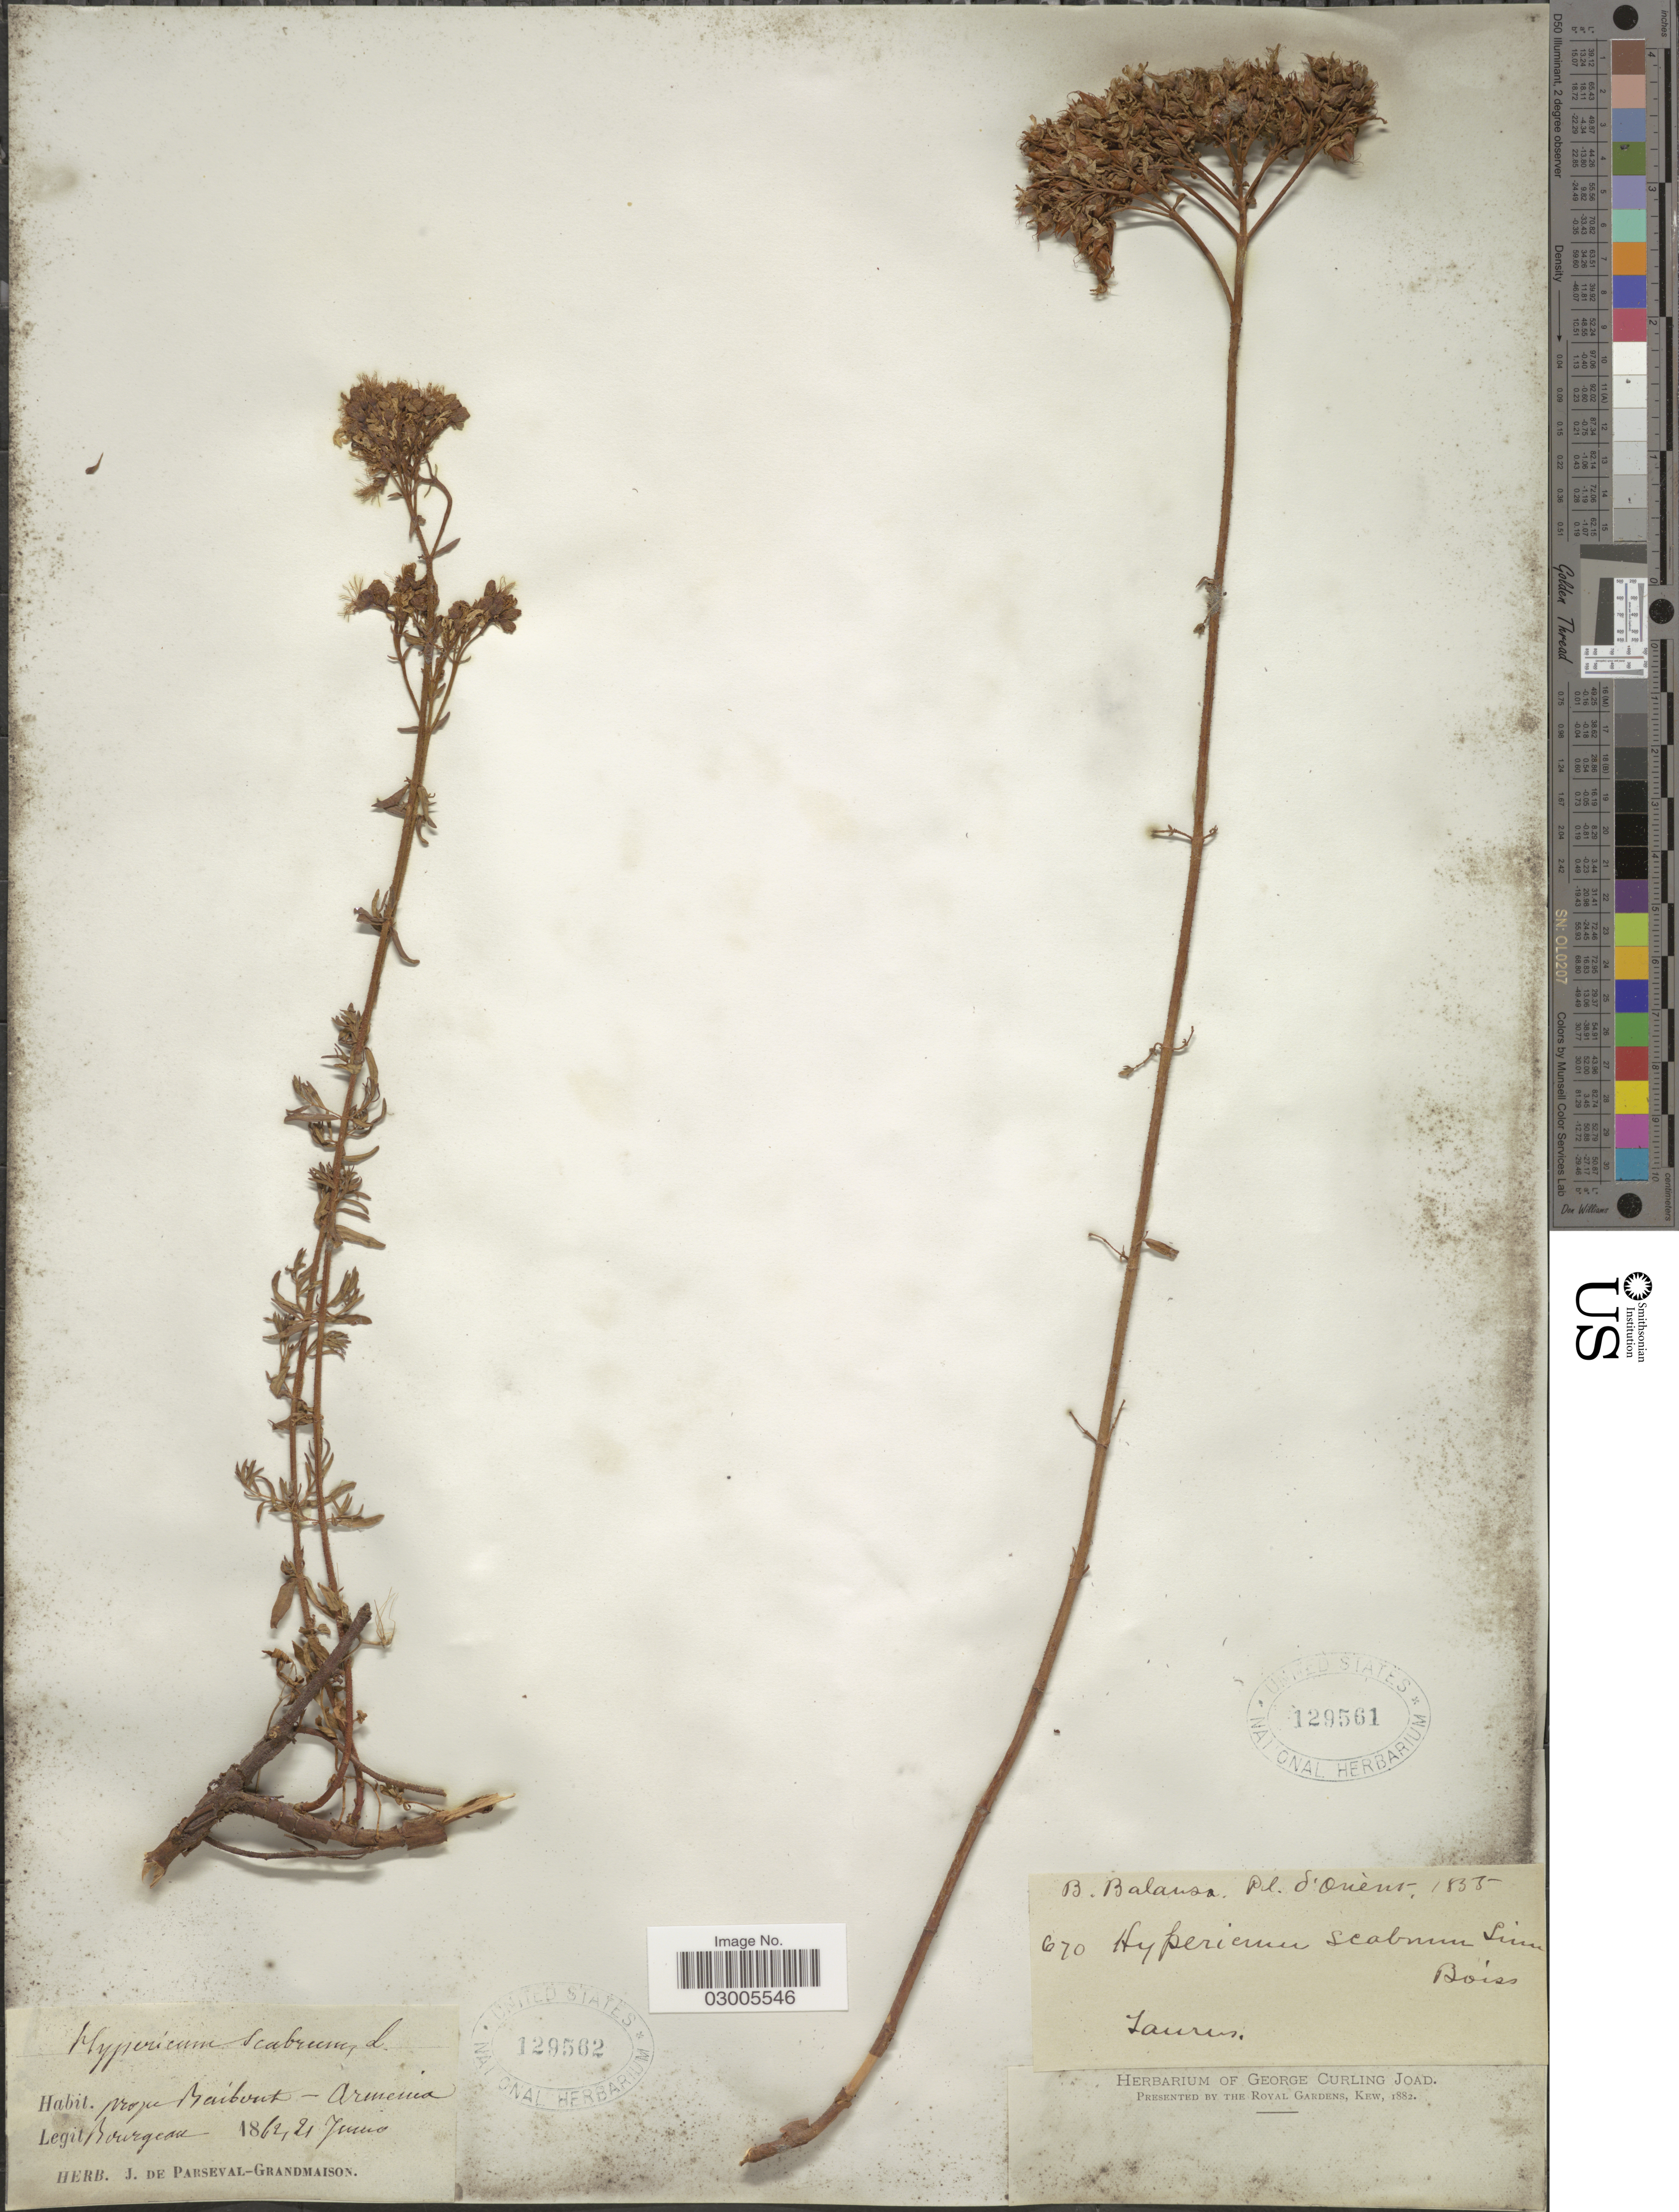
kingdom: Plantae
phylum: Tracheophyta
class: Magnoliopsida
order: Malpighiales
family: Hypericaceae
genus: Hypericum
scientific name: Hypericum scabrum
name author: L.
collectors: B. Balansa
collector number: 670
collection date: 1835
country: Turkey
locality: Oriènt. Taurus.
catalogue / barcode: US 129561